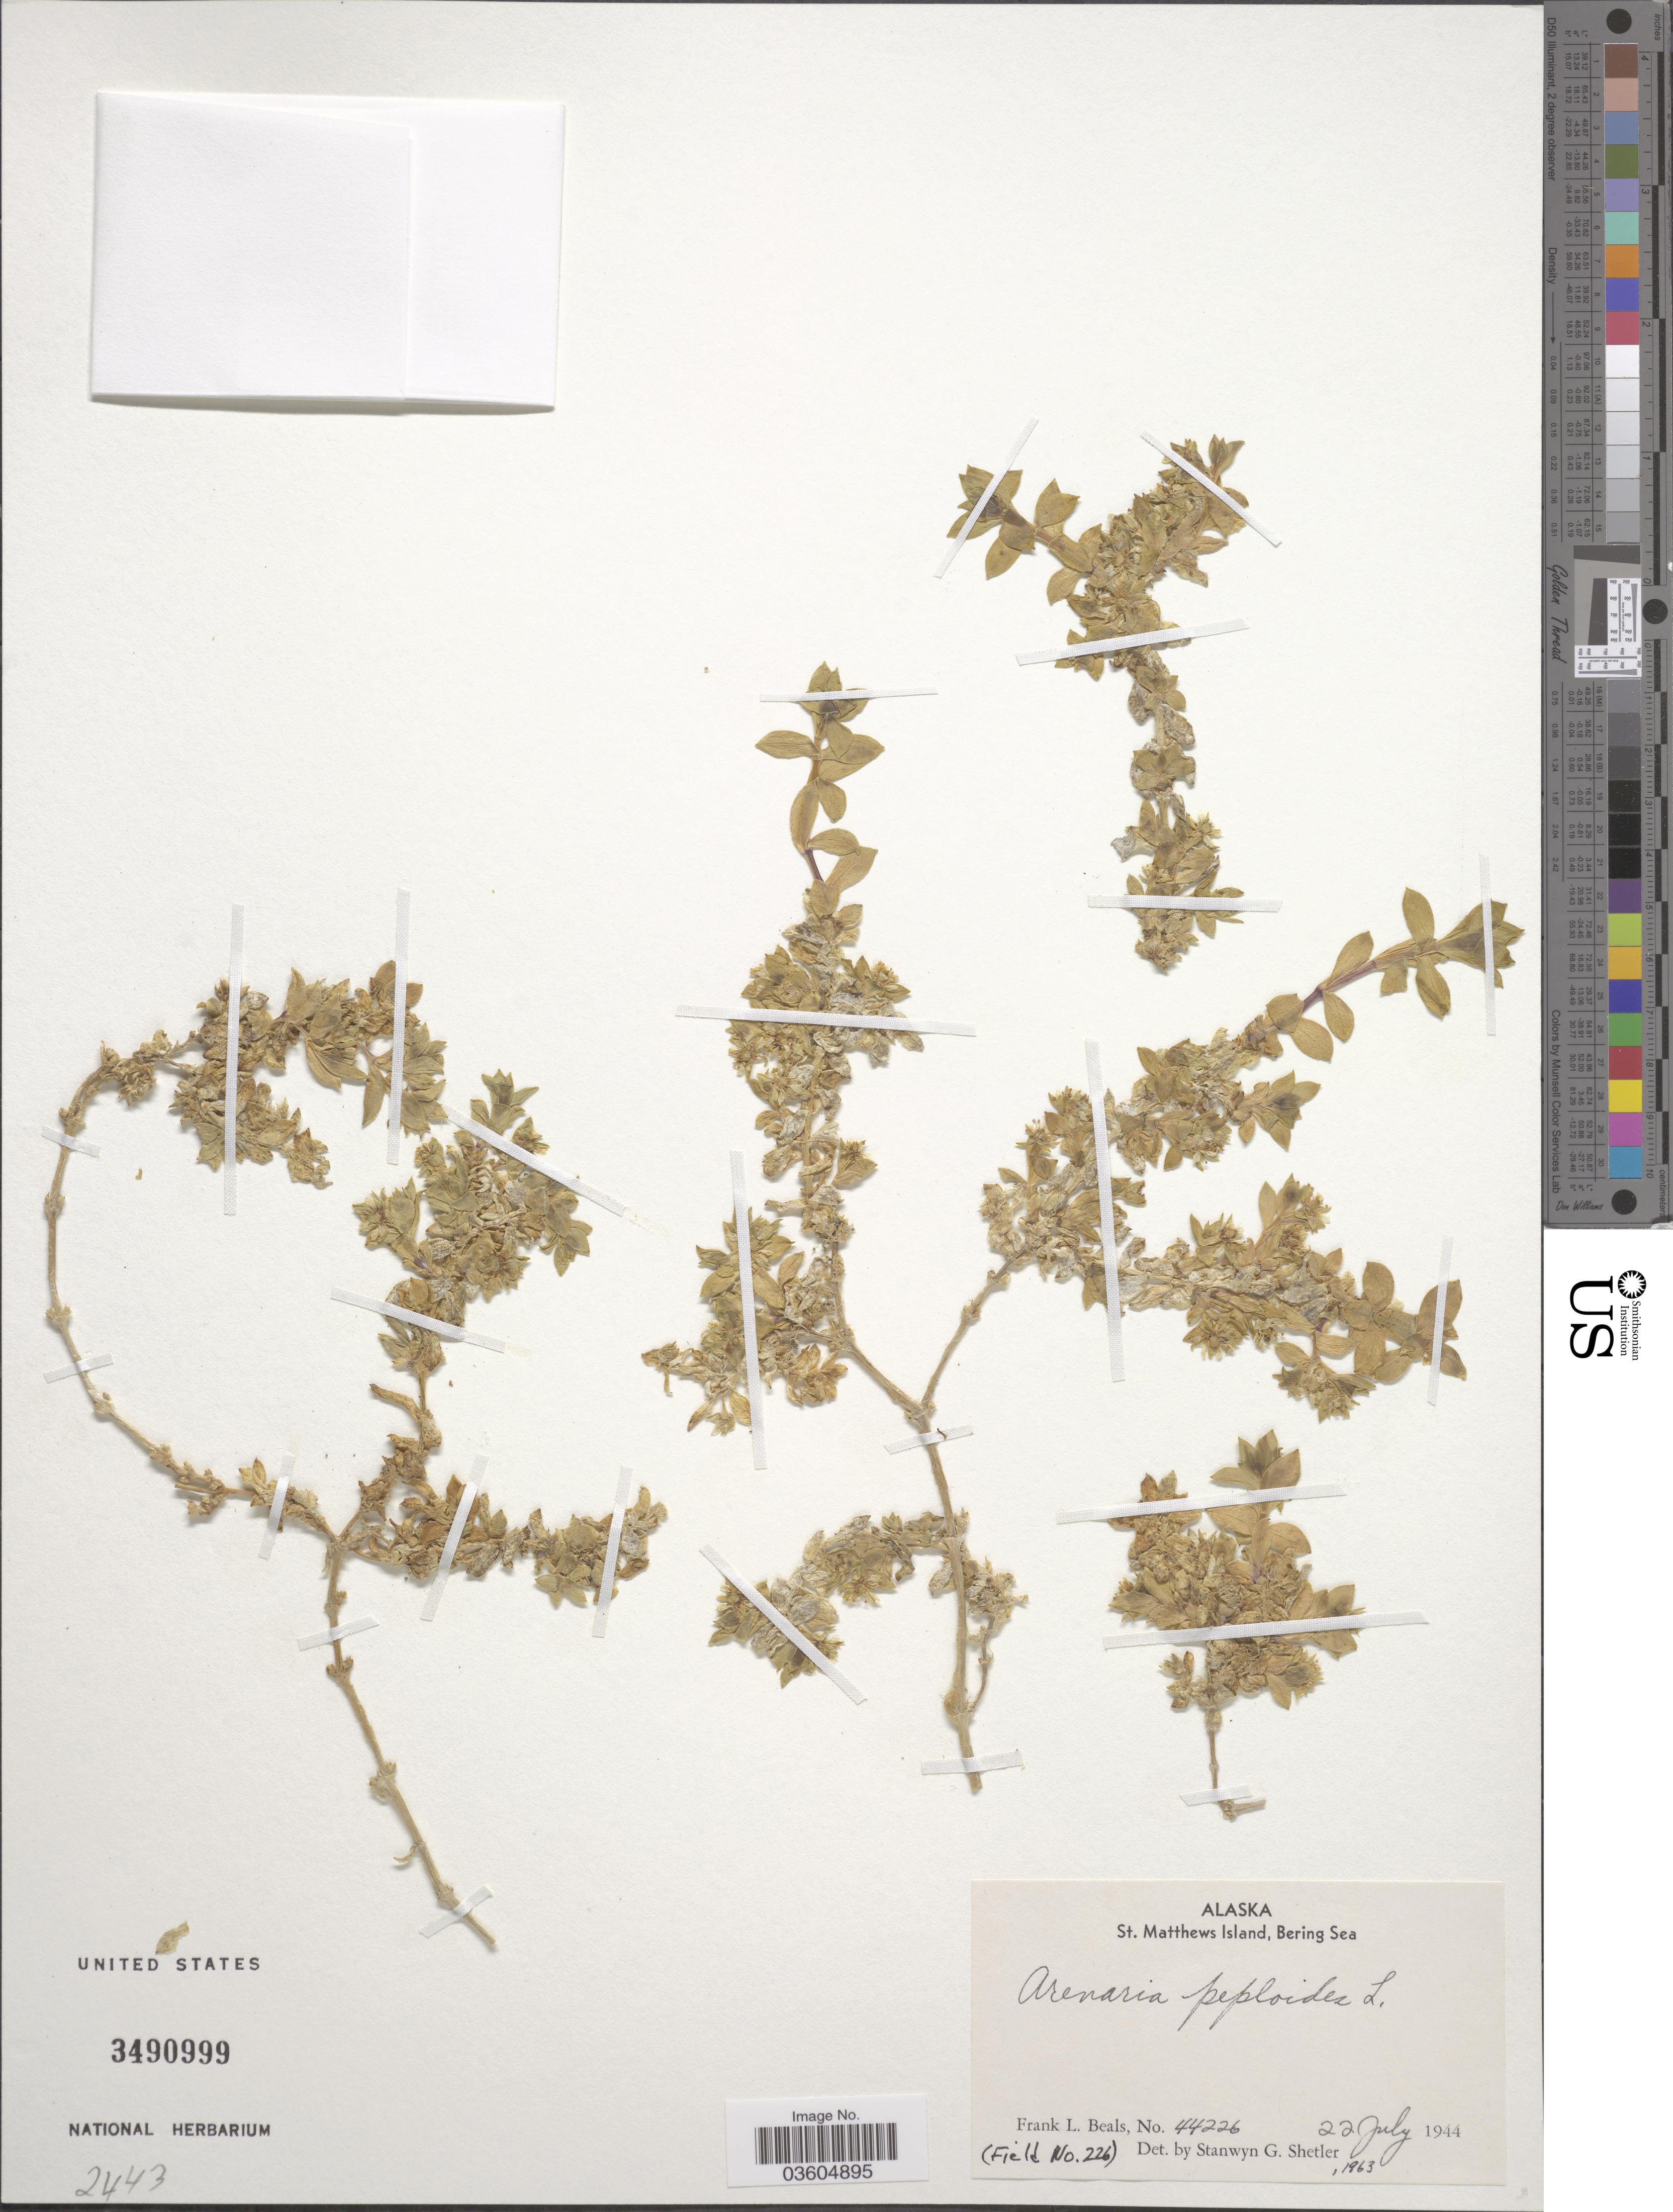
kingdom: Plantae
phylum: Tracheophyta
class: Magnoliopsida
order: Caryophyllales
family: Caryophyllaceae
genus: Honckenya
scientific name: Honckenya peploides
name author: (L.) Ehrh.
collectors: F. Beals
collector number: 44226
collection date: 1944-07-22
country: United States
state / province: Alaska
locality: St. Matthews Island, Bering Sea.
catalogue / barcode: US 3490999